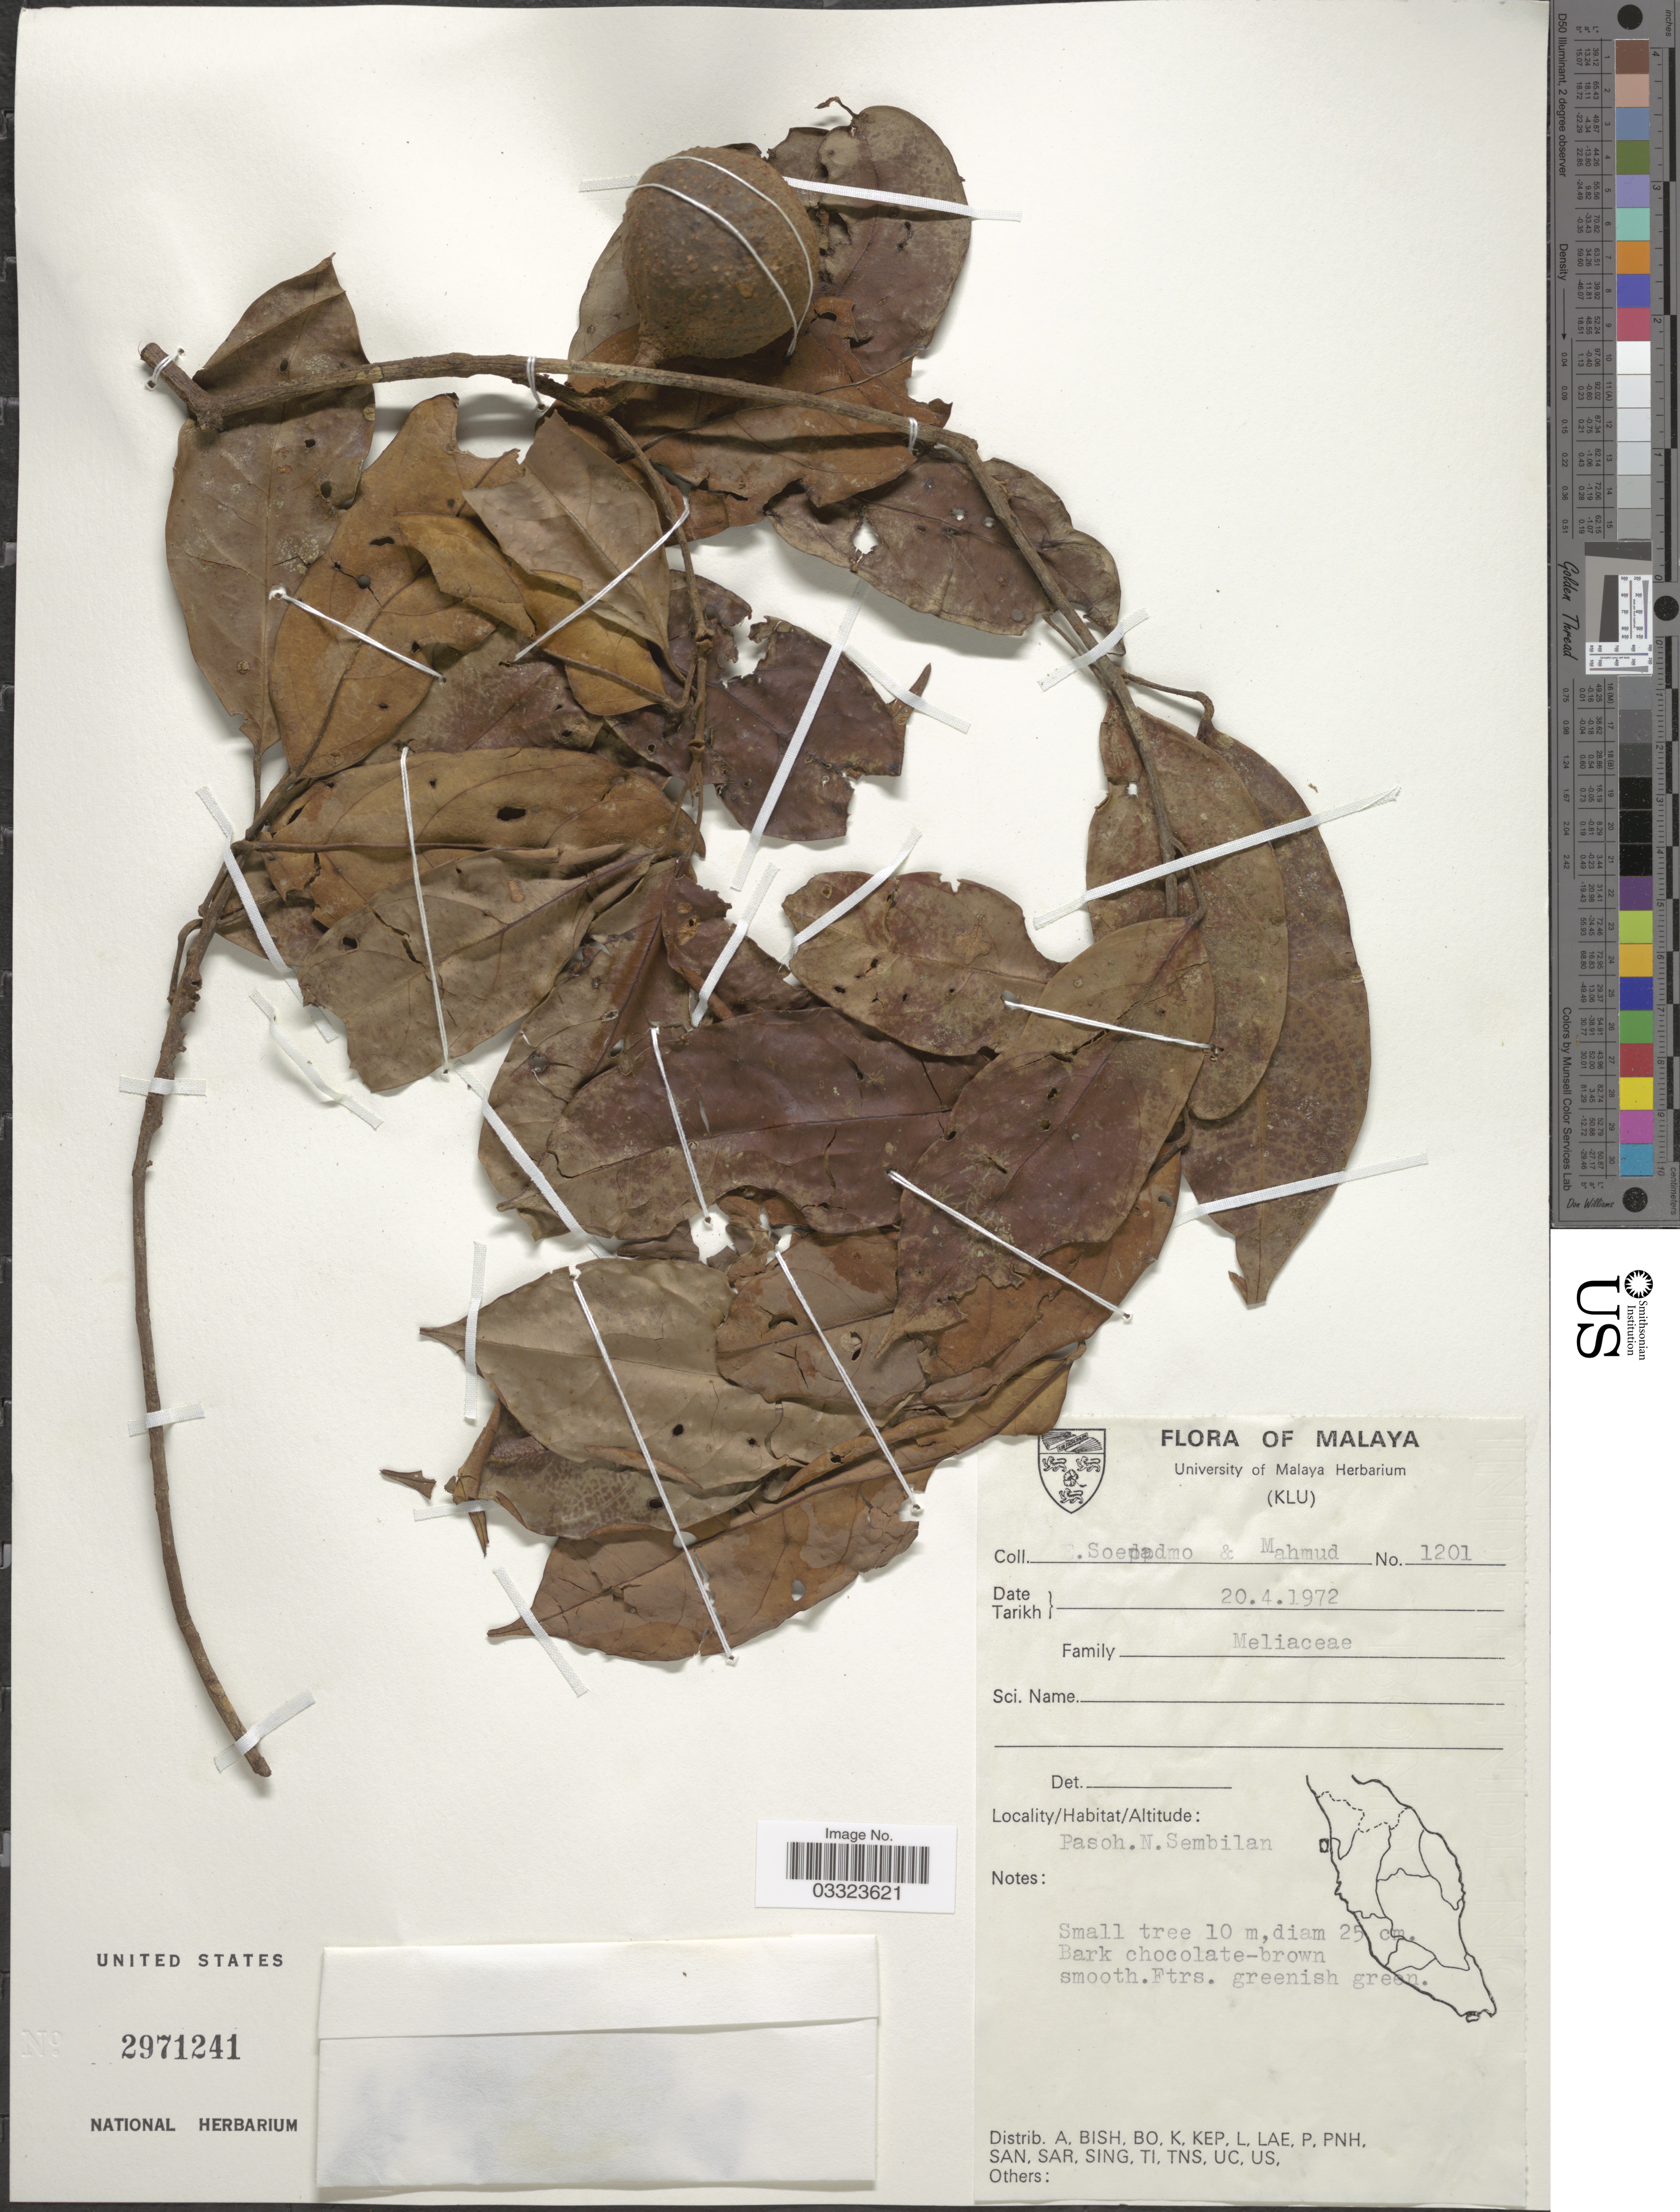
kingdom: Plantae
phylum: Tracheophyta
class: Magnoliopsida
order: Sapindales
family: Meliaceae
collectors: E. Soepadmo & -. Mahmud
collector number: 1201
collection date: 1972-04-20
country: Malaysia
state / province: Negeri Sembilan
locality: Pasoh. N. Sembilan.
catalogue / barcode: US 2971241